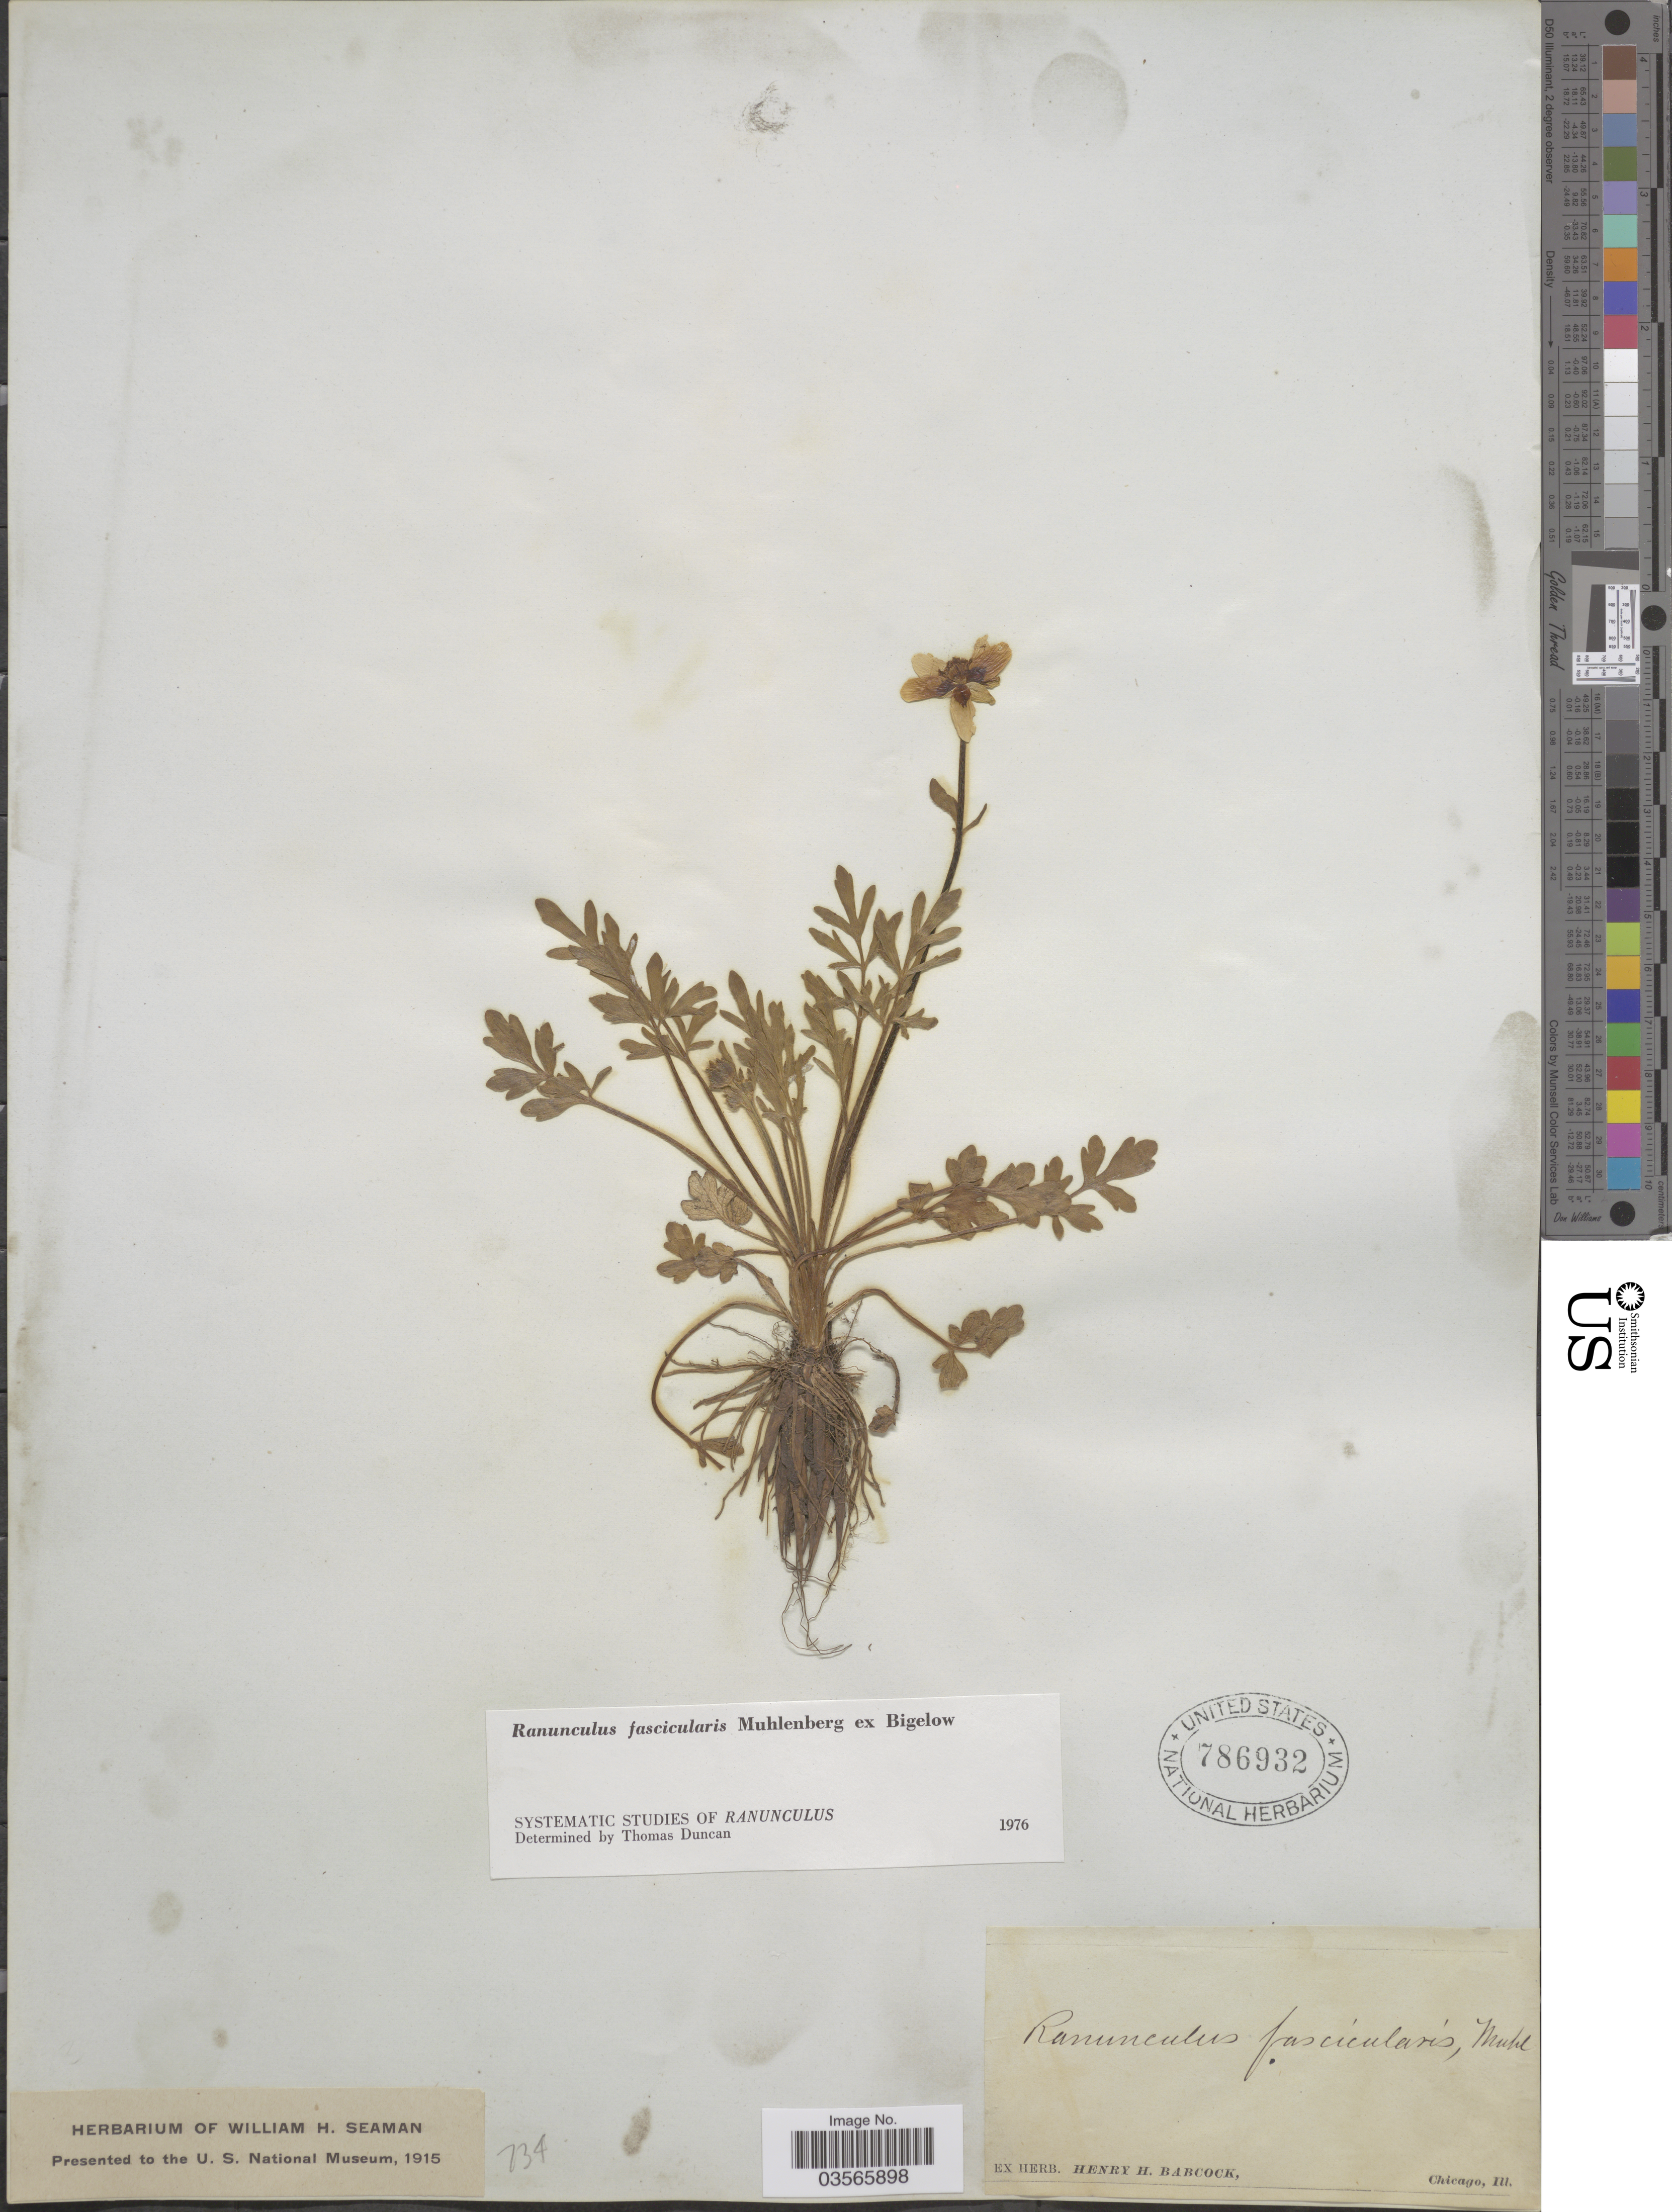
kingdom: Plantae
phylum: Tracheophyta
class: Magnoliopsida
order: Ranunculales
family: Ranunculaceae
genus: Ranunculus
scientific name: Ranunculus fascicularis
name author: Muhl. ex Bigelow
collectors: ex herb. Henry Homes Babcock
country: United States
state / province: Illinois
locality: Chicago.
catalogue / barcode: US 786932